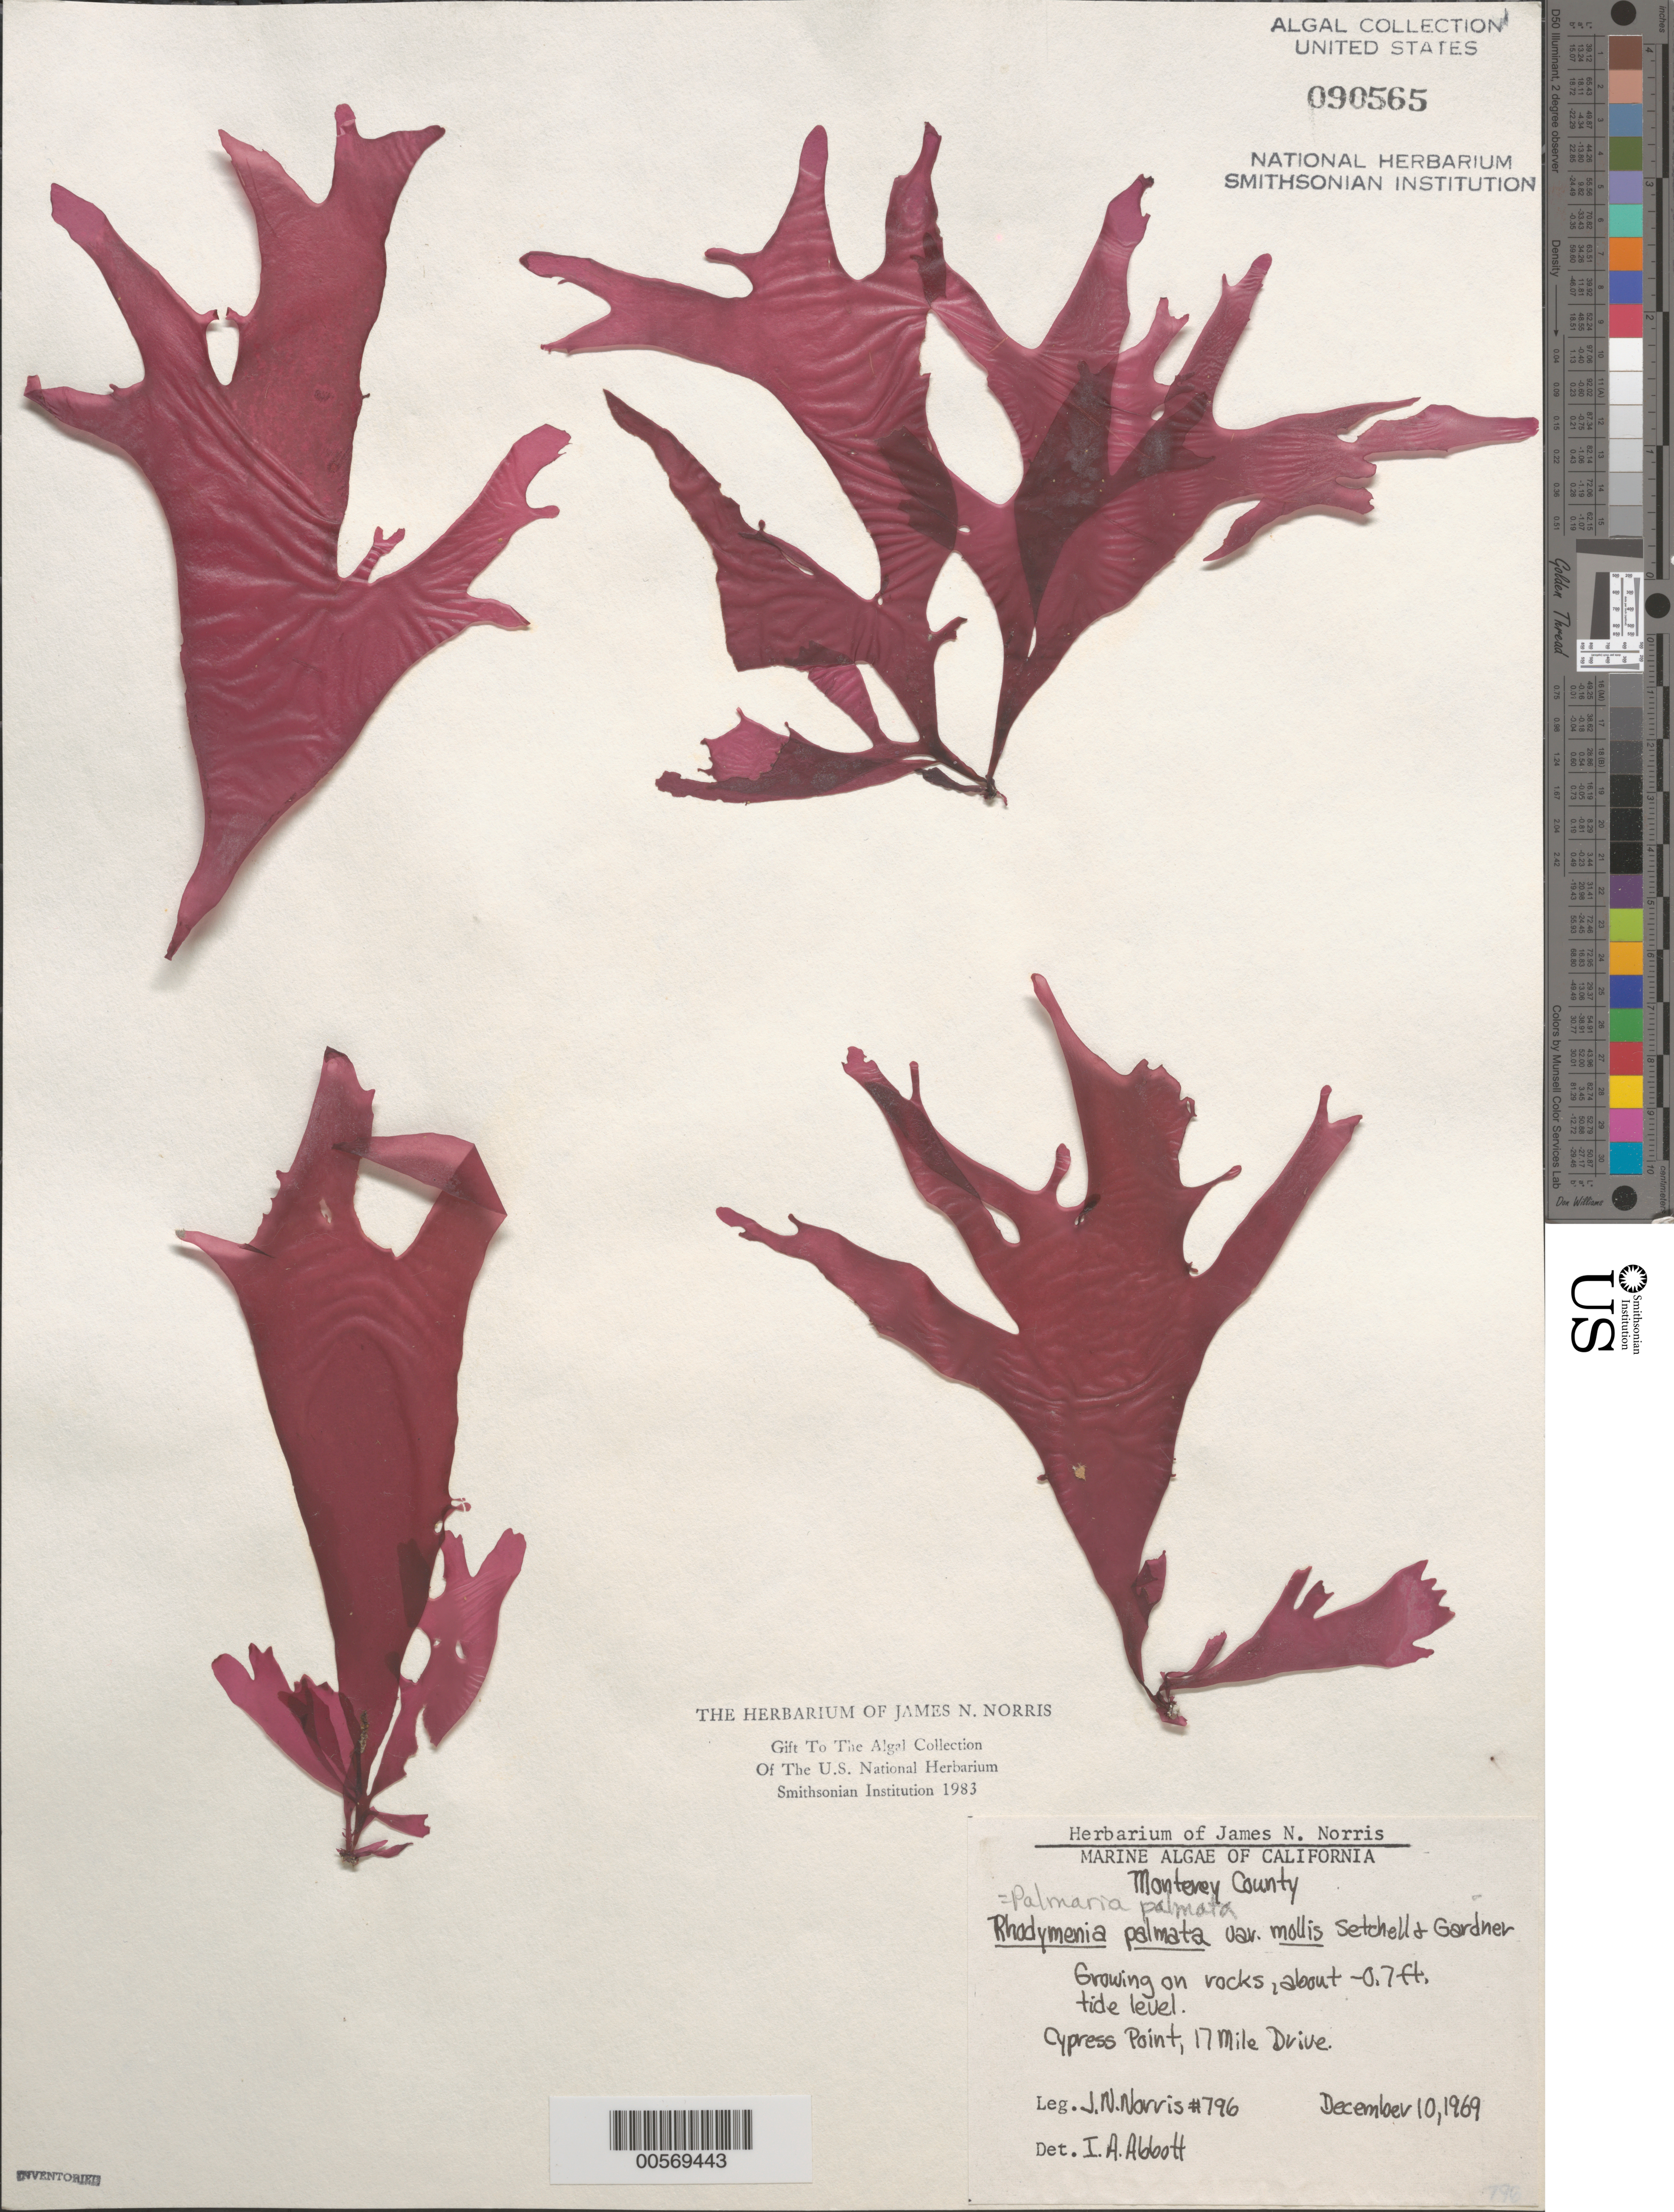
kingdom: Plantae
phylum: Rhodophyta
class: Florideophyceae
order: Palmariales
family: Palmariaceae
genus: Palmaria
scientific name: Palmaria palmata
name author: (L.) F. Weber & D. Mohr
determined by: Abbott, Isabella A.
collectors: J. N. Norris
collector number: JN-796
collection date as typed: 10 Dec 1969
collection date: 1969-12-10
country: United States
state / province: California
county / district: Monterey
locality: Cypress Point, 17 Mile Drive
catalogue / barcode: US 90565